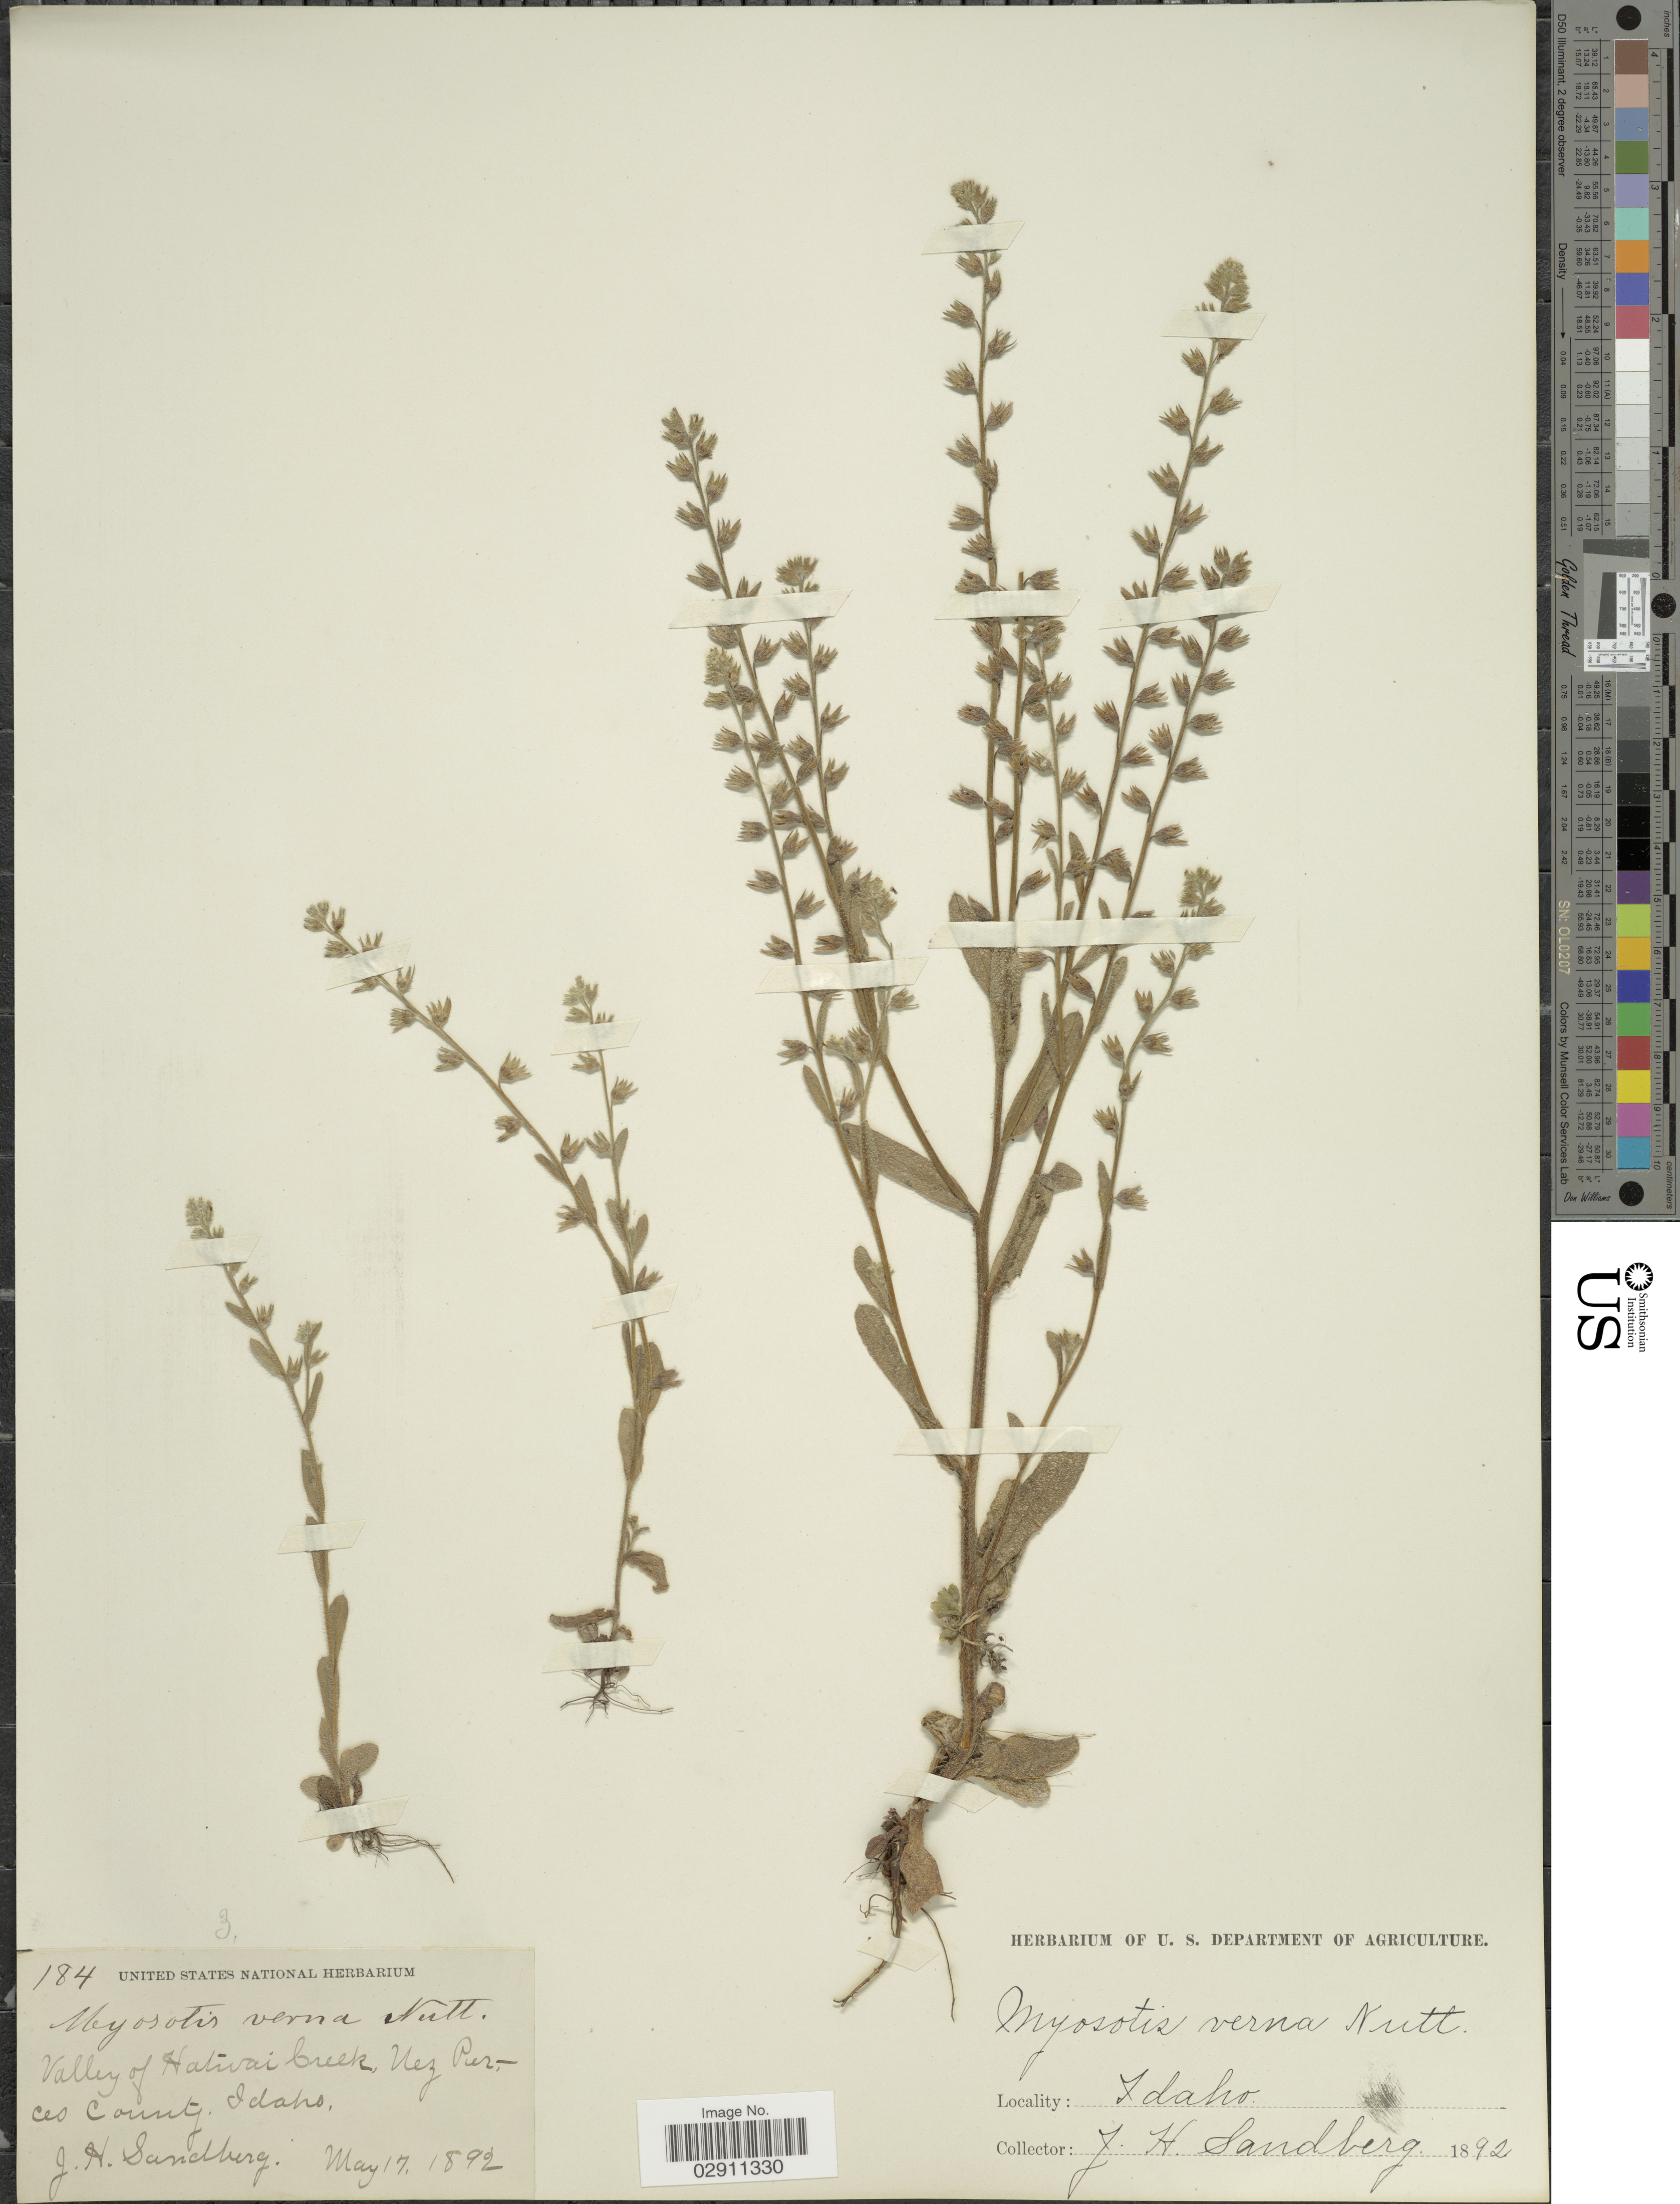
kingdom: Plantae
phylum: Tracheophyta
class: Magnoliopsida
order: Boraginales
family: Boraginaceae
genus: Myosotis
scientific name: Myosotis verna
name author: Nutt.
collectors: J. H. Sandberg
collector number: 184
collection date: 1892-05-17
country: United States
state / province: Idaho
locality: Valley of Halivai Creek, Nez Perces County.